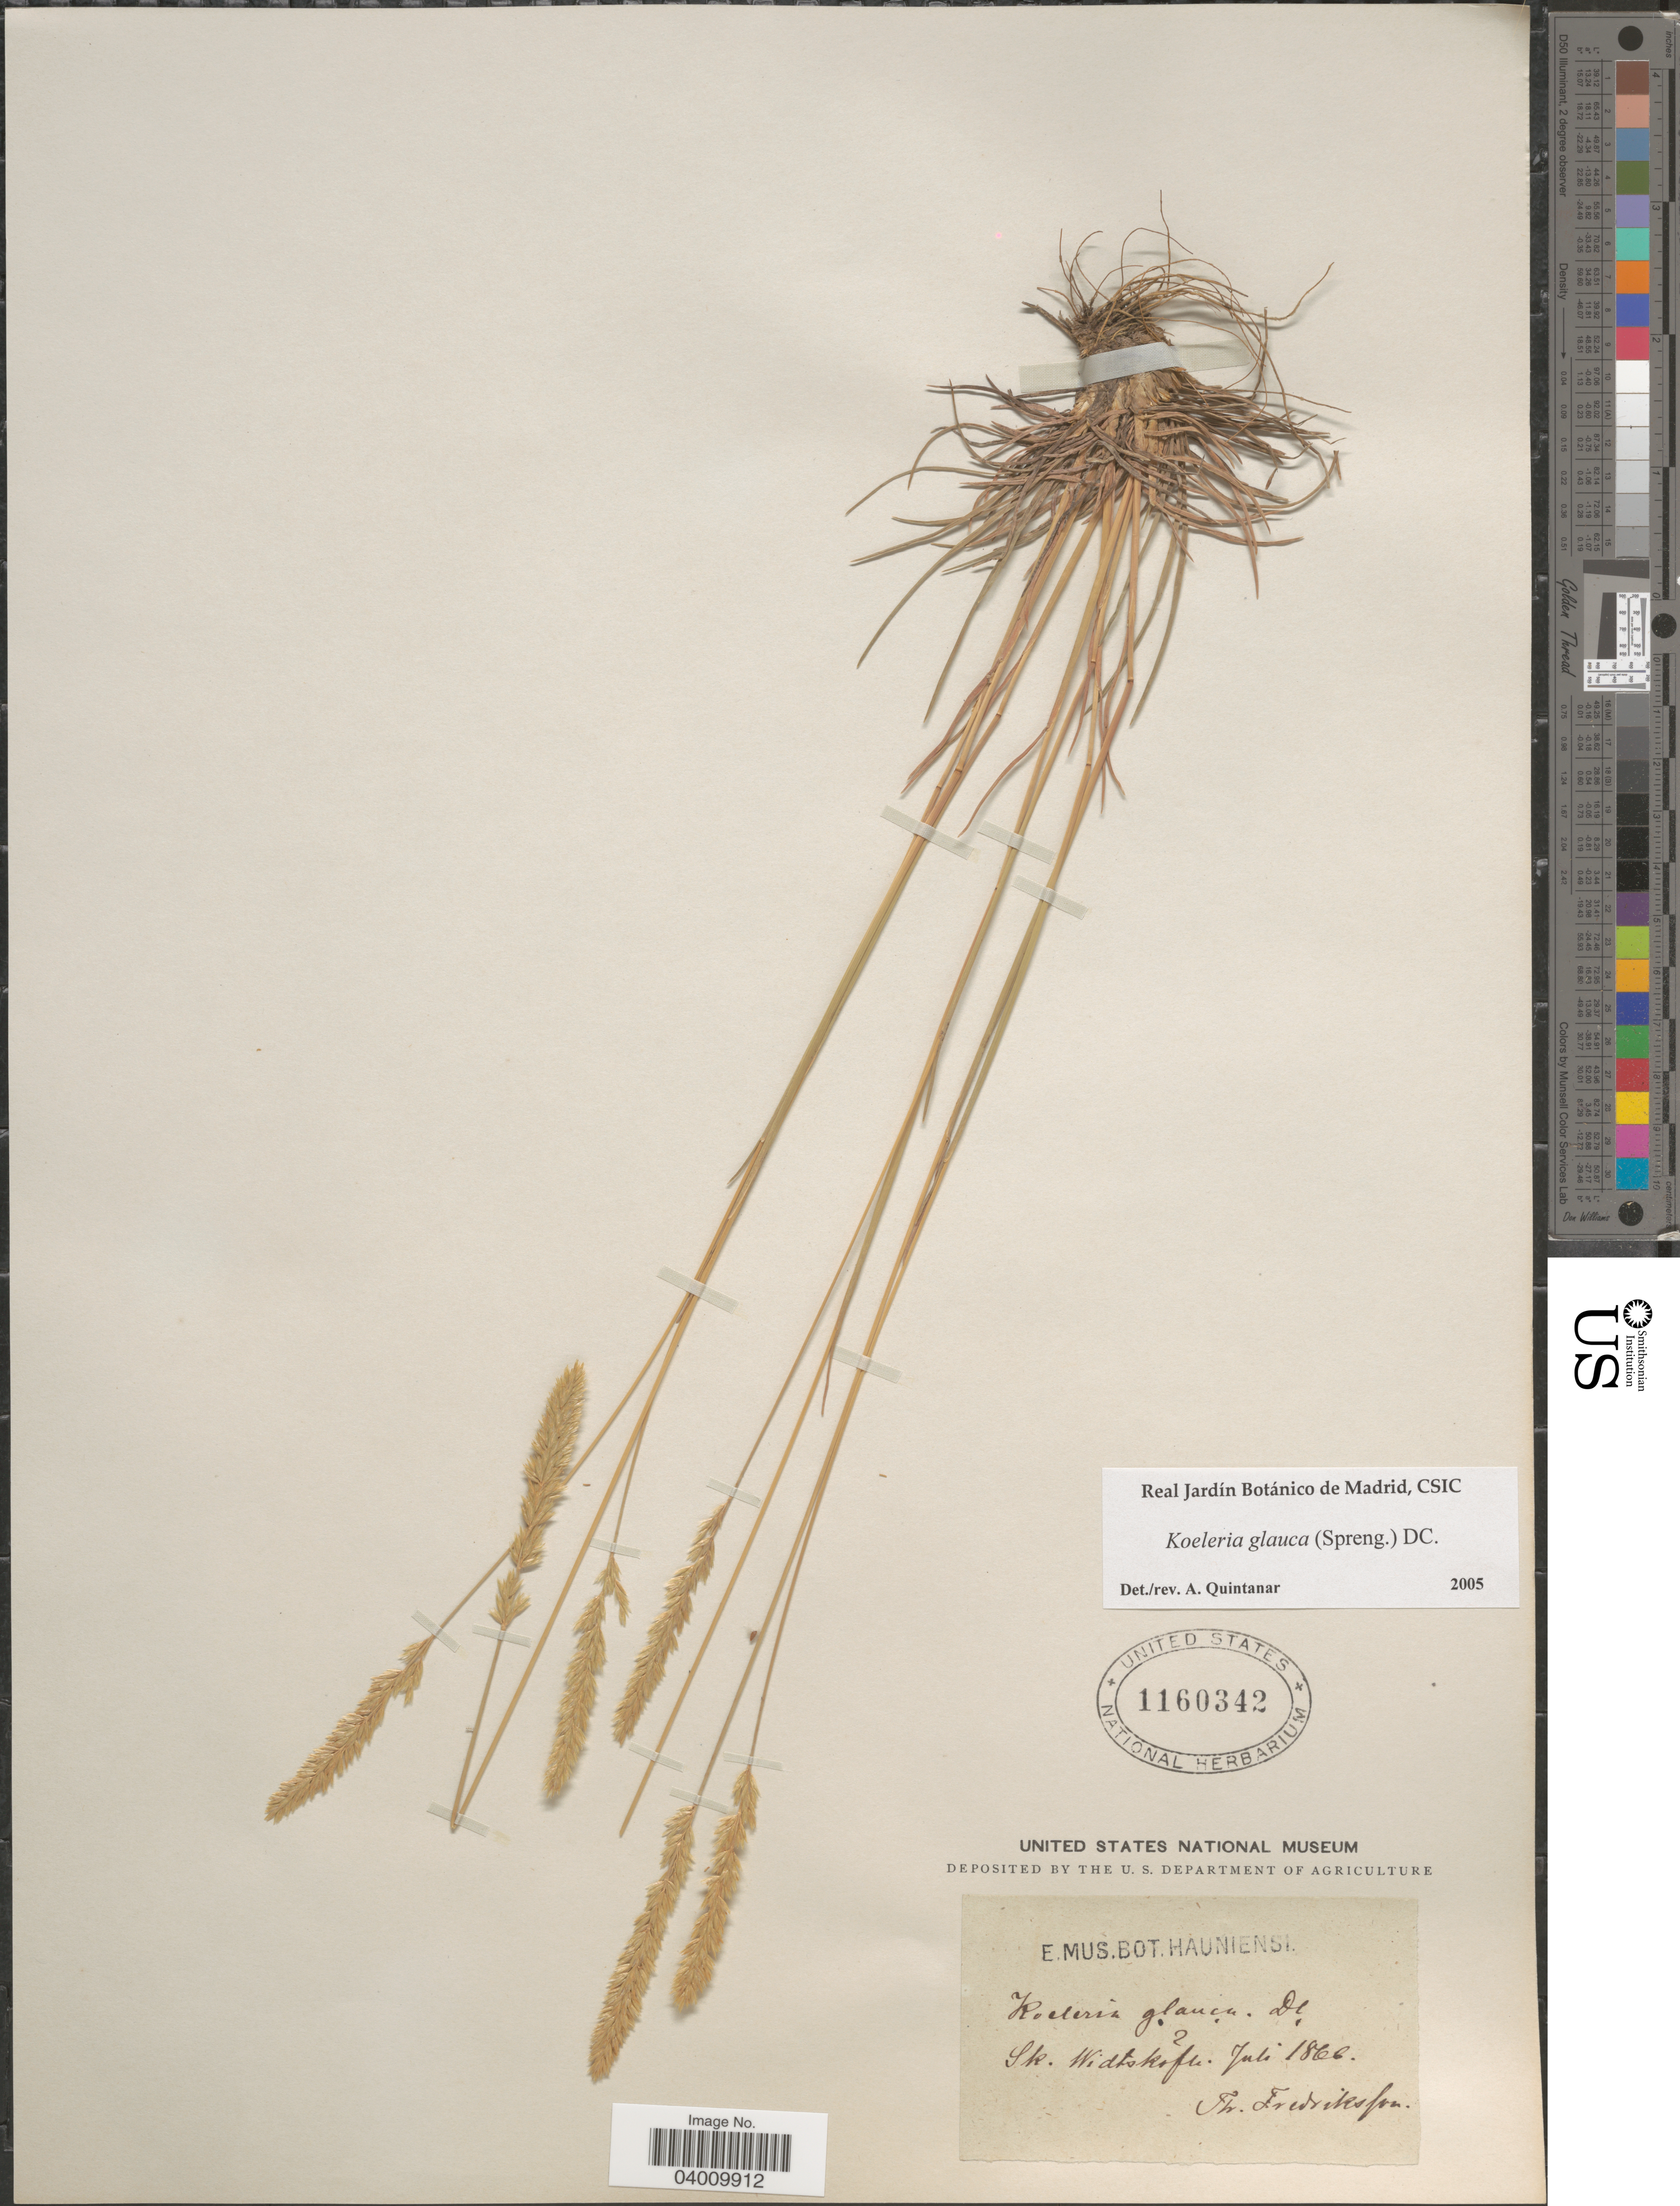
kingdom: Plantae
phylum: Tracheophyta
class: Liliopsida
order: Poales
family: Poaceae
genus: Koeleria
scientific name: Koeleria glauca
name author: (Spreng.) DC.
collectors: T. Fredriksson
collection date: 1866-07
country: Sweden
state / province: Skåne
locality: Sk. Widtsköfle.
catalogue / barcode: US 1160342